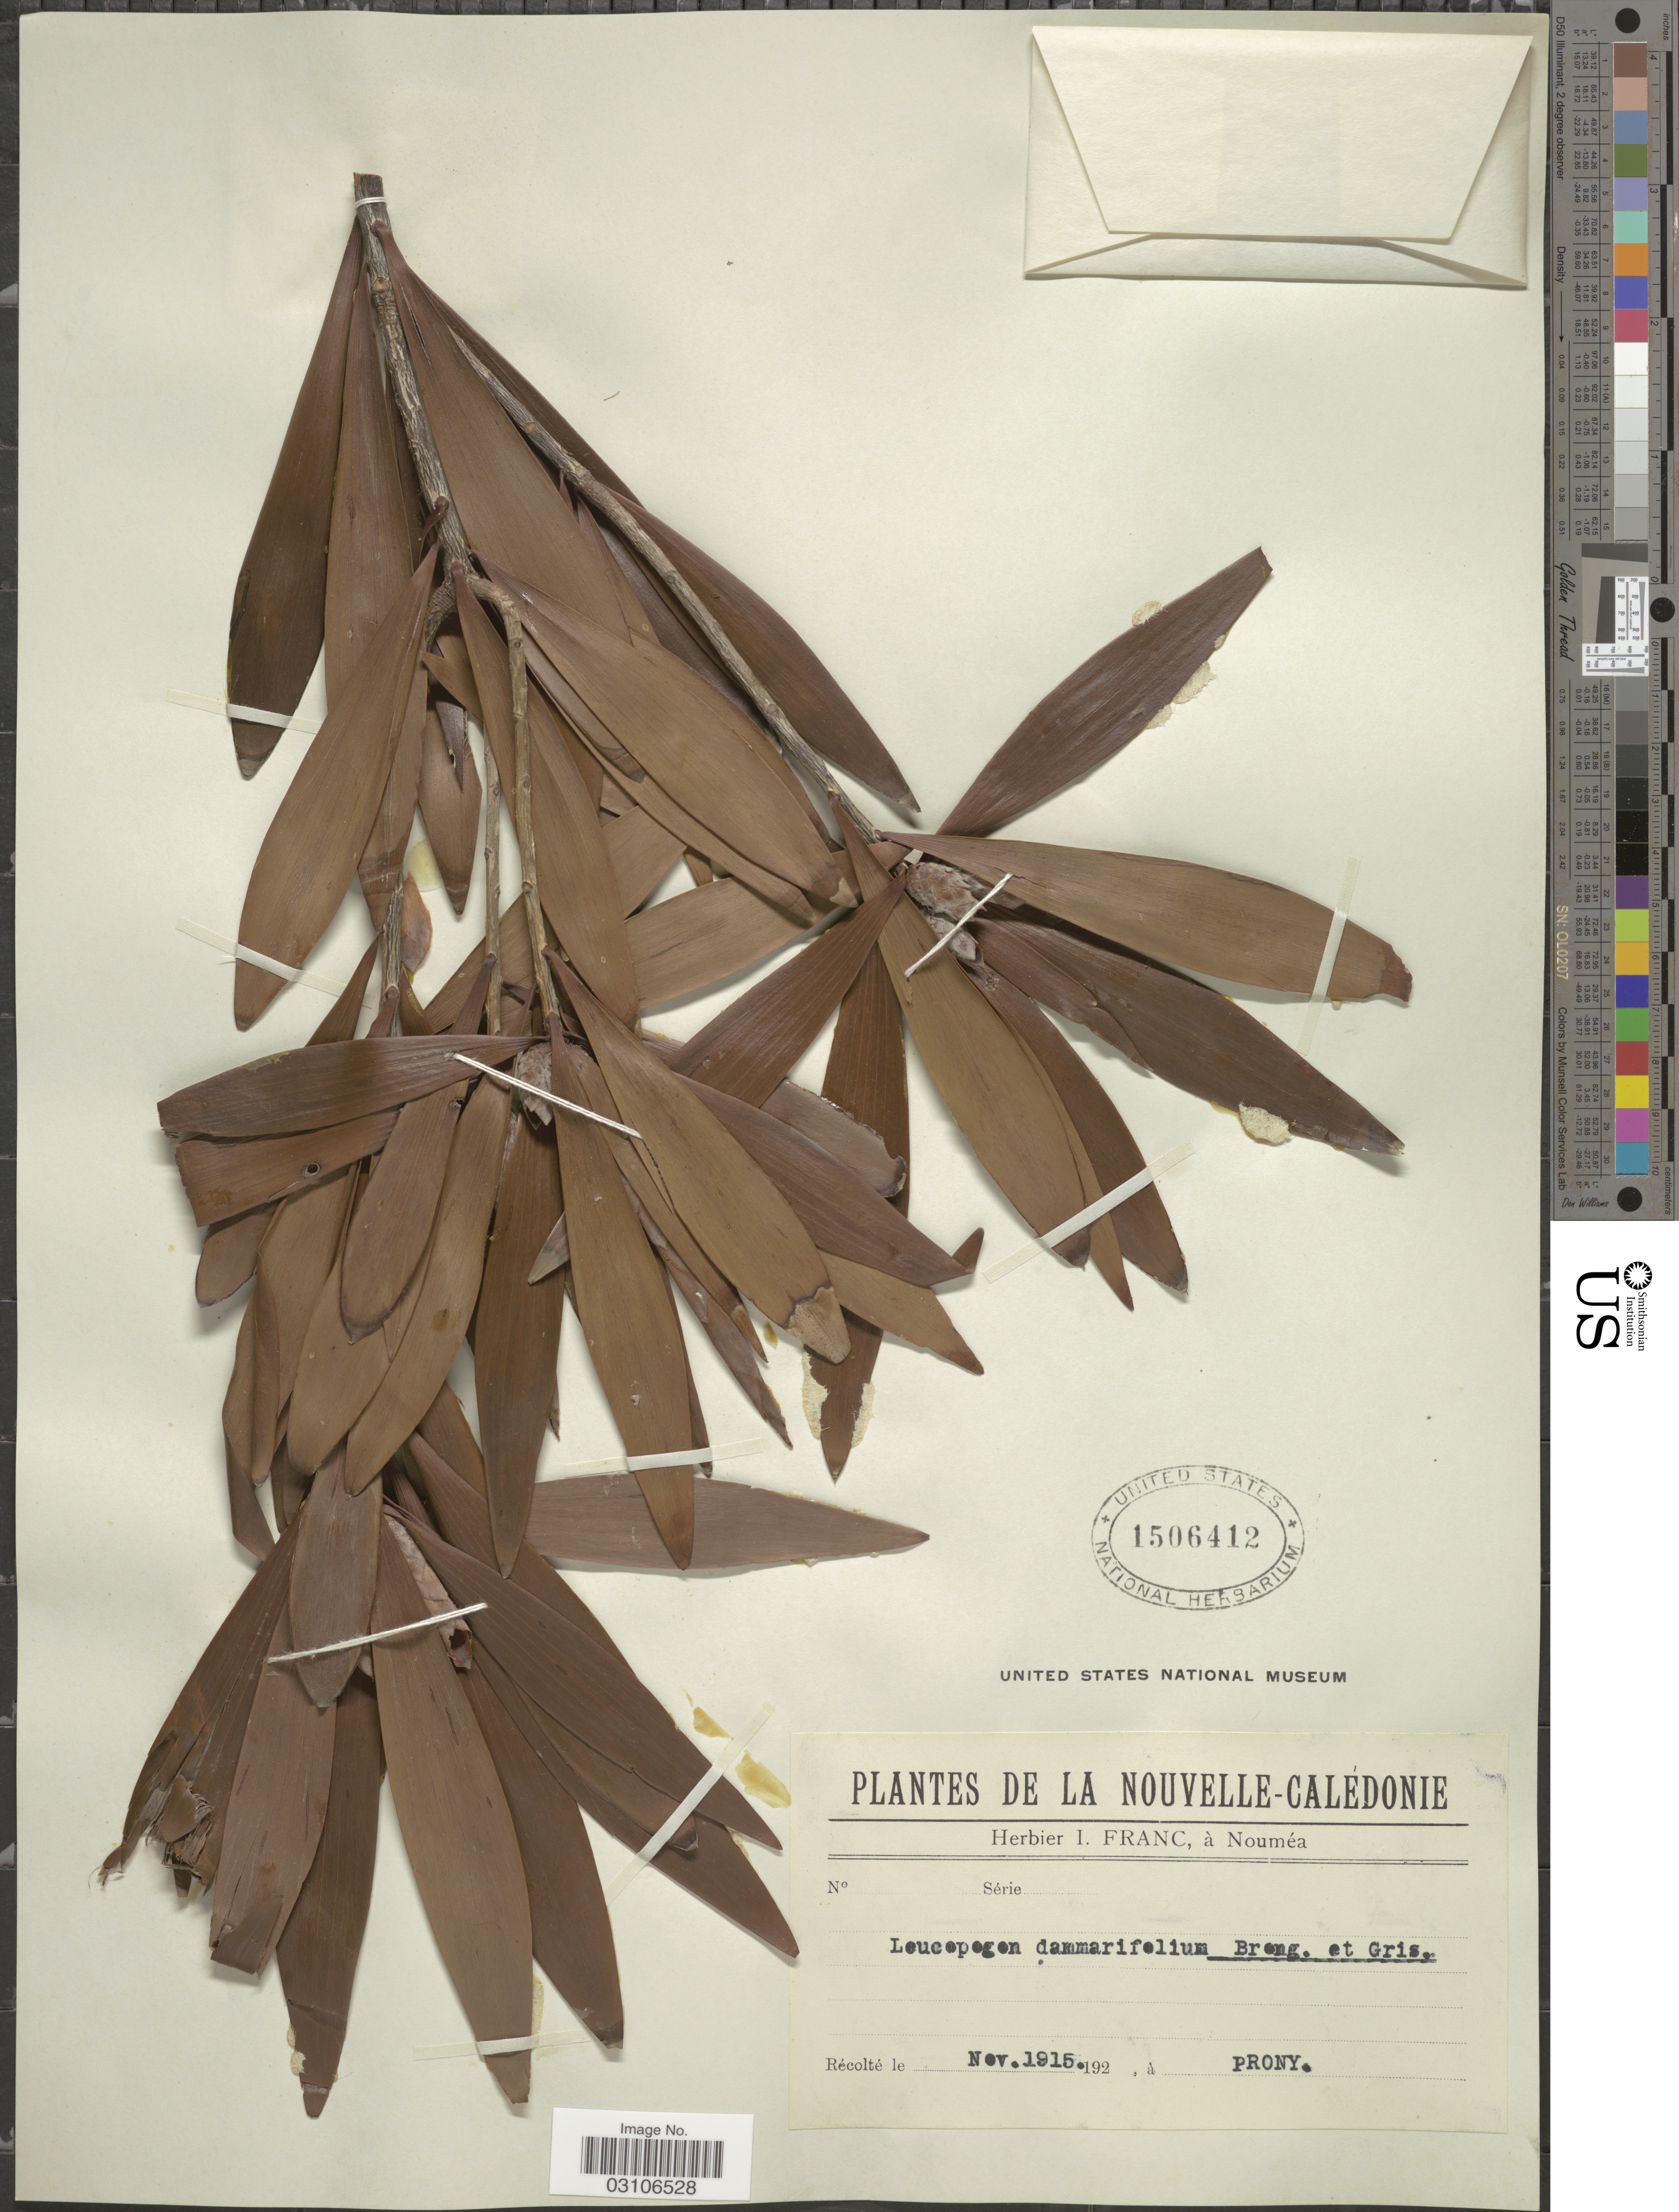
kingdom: Plantae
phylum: Tracheophyta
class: Magnoliopsida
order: Ericales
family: Ericaceae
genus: Styphelia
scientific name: Styphelia dammarifolia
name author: (Brongn. & Gris) F. Muell.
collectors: -. Prony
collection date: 1915-11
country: New Caledonia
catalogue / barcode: US 1506412